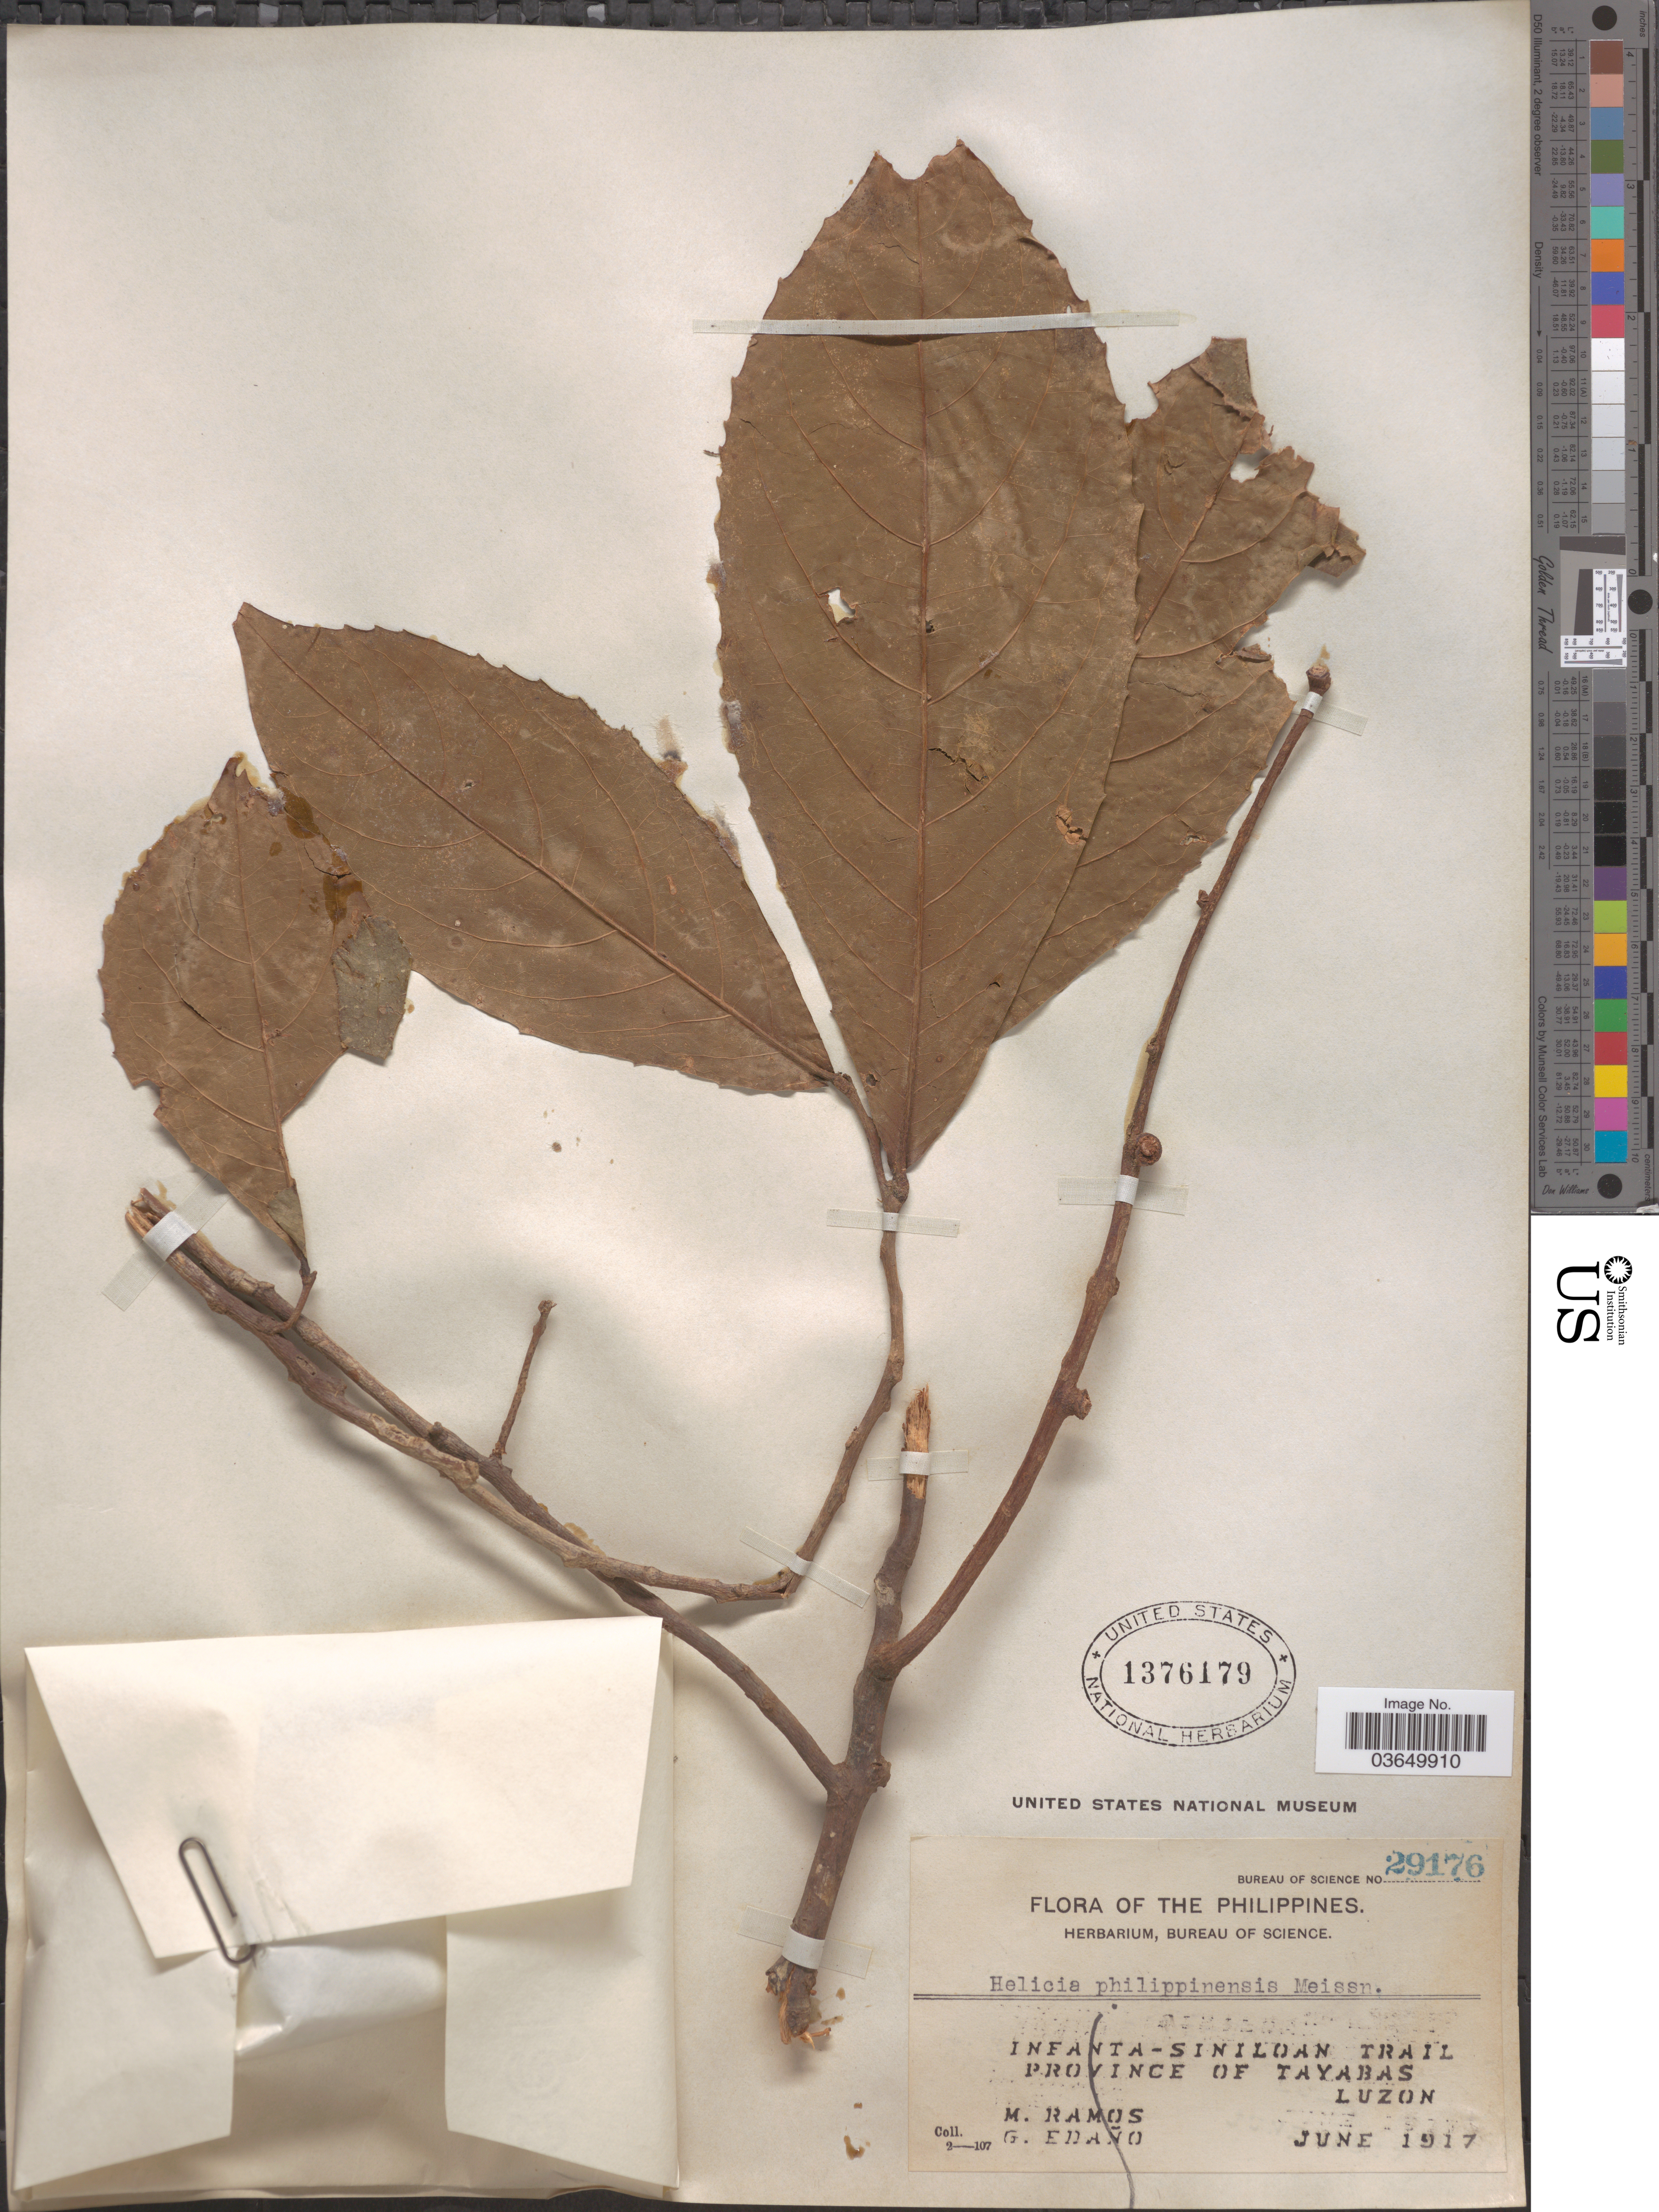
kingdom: Plantae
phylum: Tracheophyta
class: Magnoliopsida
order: Proteales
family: Proteaceae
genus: Helicia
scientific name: Helicia cumingiana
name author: C. Presl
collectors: M. Ramos & G. Edaño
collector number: Bureau of Science 29176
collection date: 1917-06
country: Philippines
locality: Infanta-Siniloan Trail. Province of Tayabas. Luzon.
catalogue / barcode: US 1376179